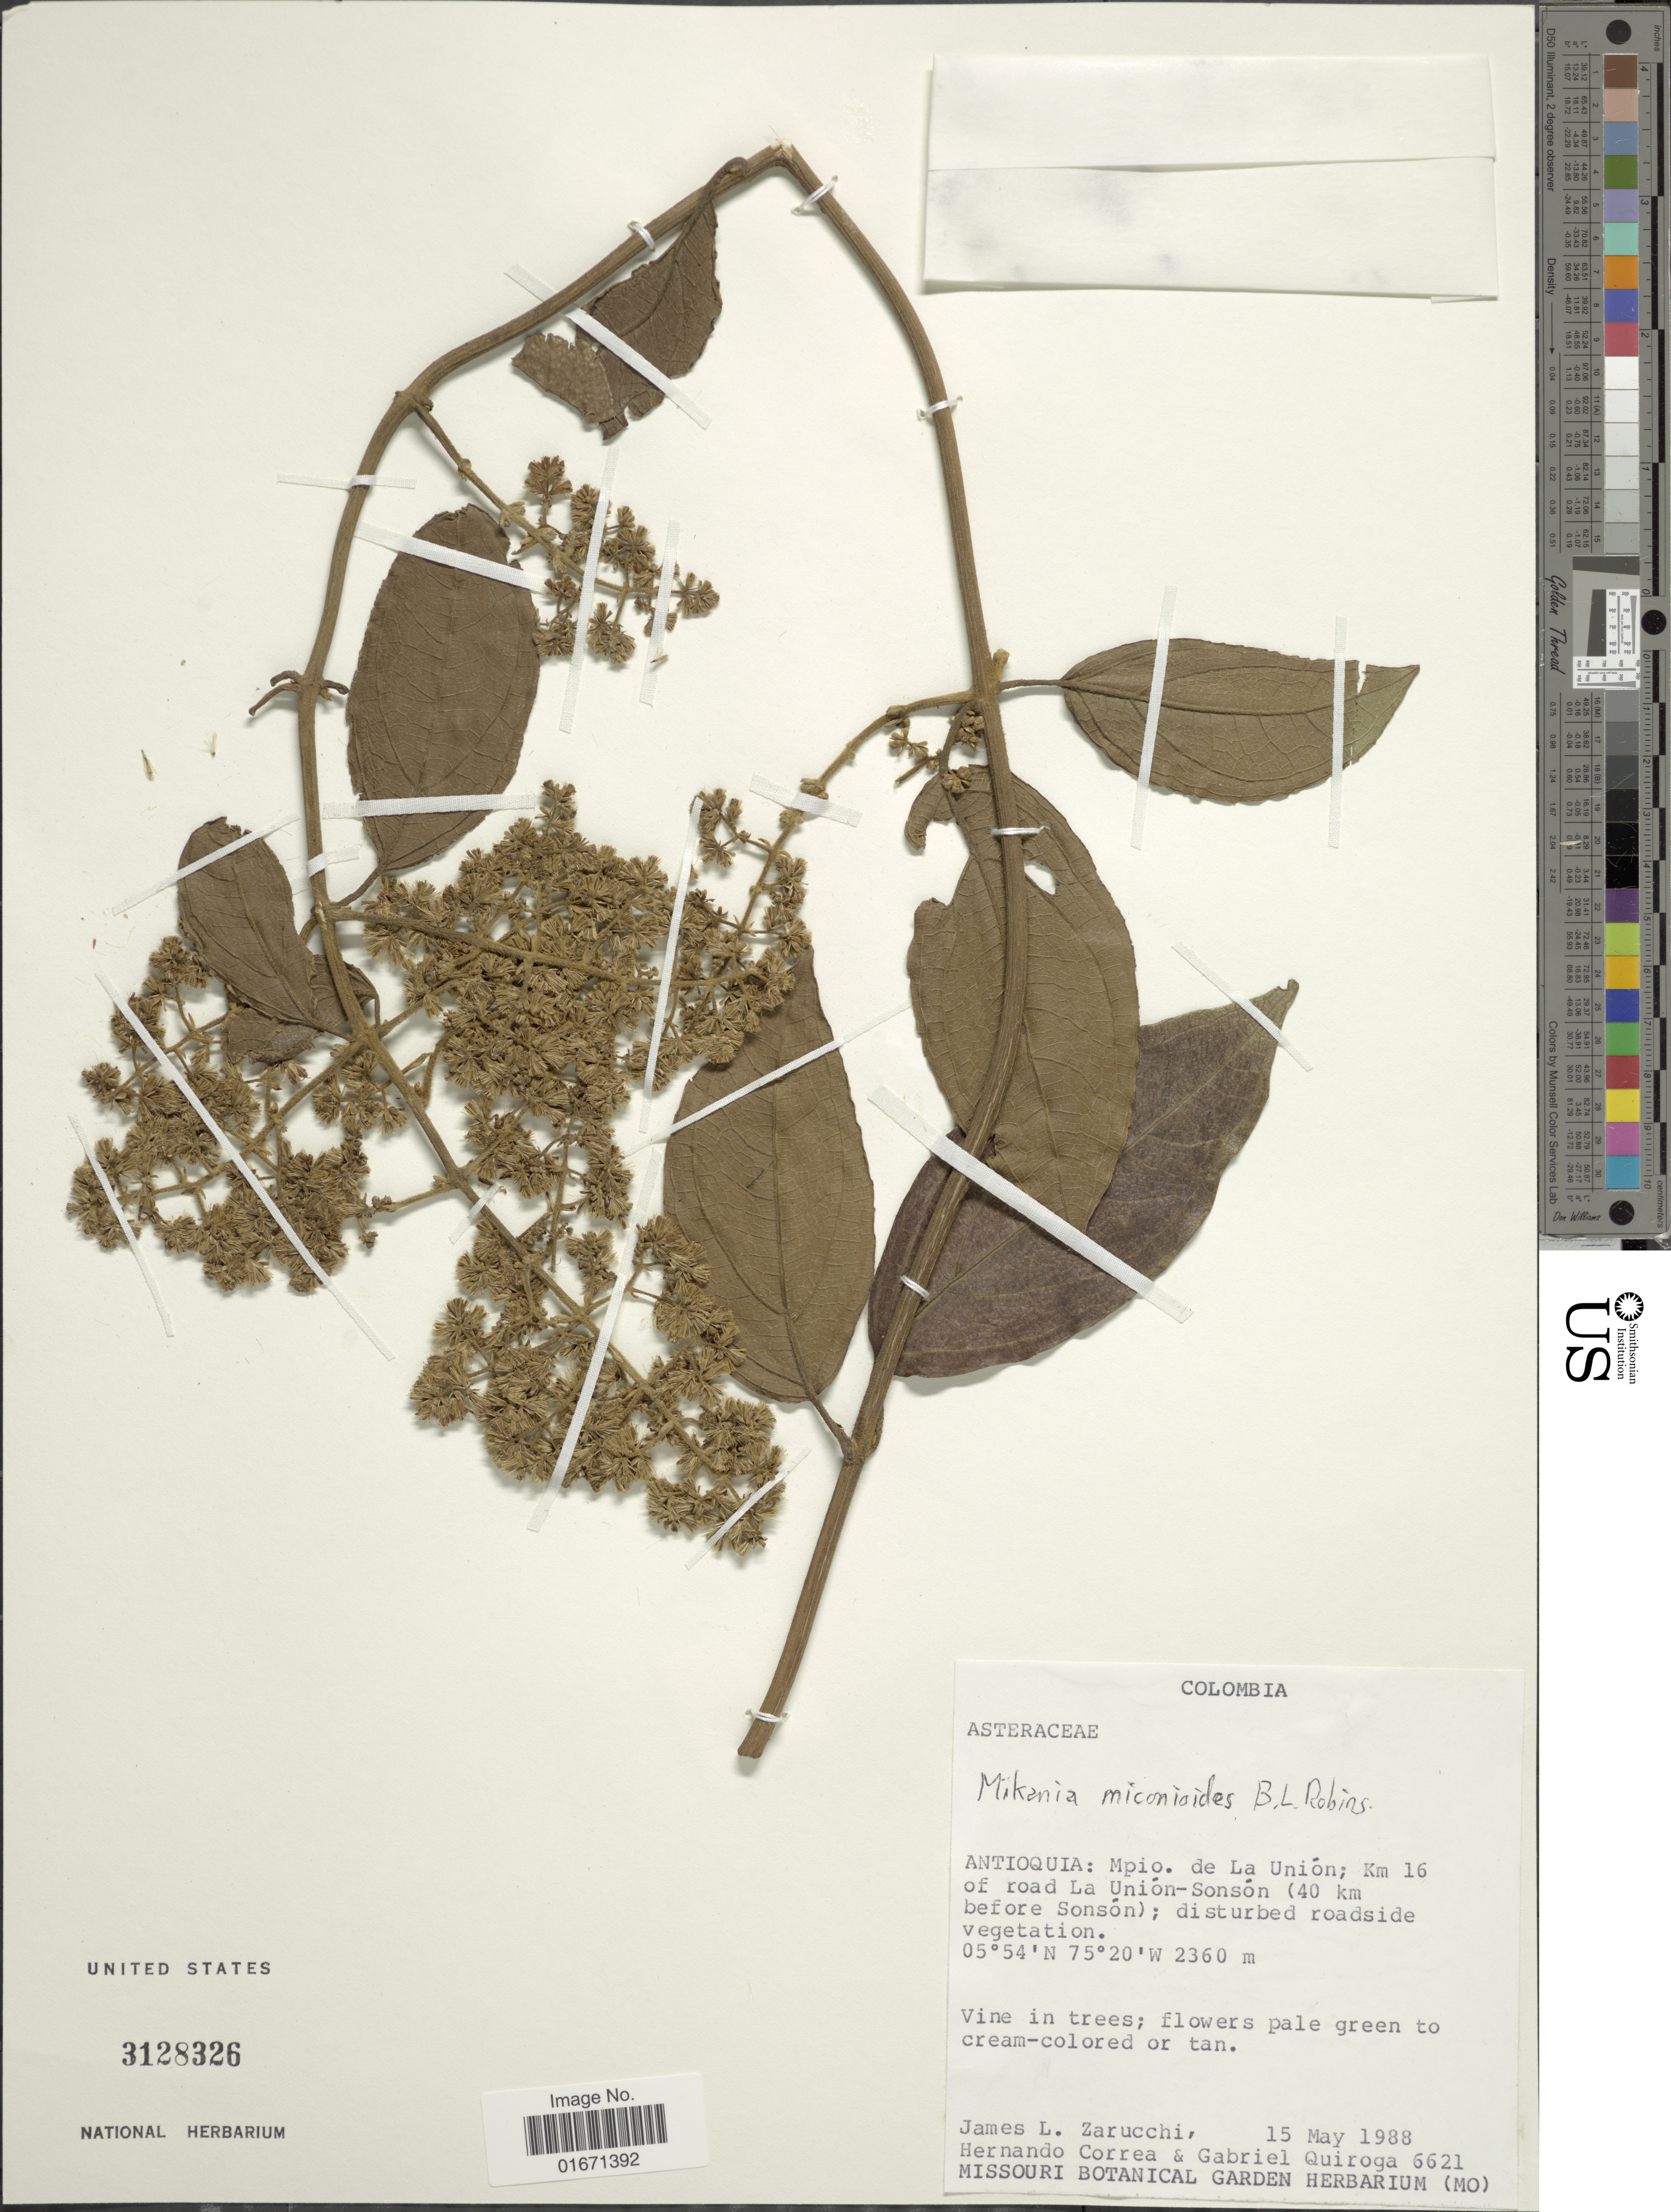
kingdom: Plantae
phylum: Tracheophyta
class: Magnoliopsida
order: Asterales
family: Asteraceae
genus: Mikania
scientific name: Mikania miconioides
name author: B.L. Rob.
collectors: J. L. Zarucchi, H. Correa & G. Quiroga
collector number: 6621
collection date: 1988-05-15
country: Colombia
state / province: Antioquia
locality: Antioquia: Mpio. de La Unión; Km 16 of road La Unión-Sonsón (40 km before Sonsón)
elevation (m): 2360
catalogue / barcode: US 3128326